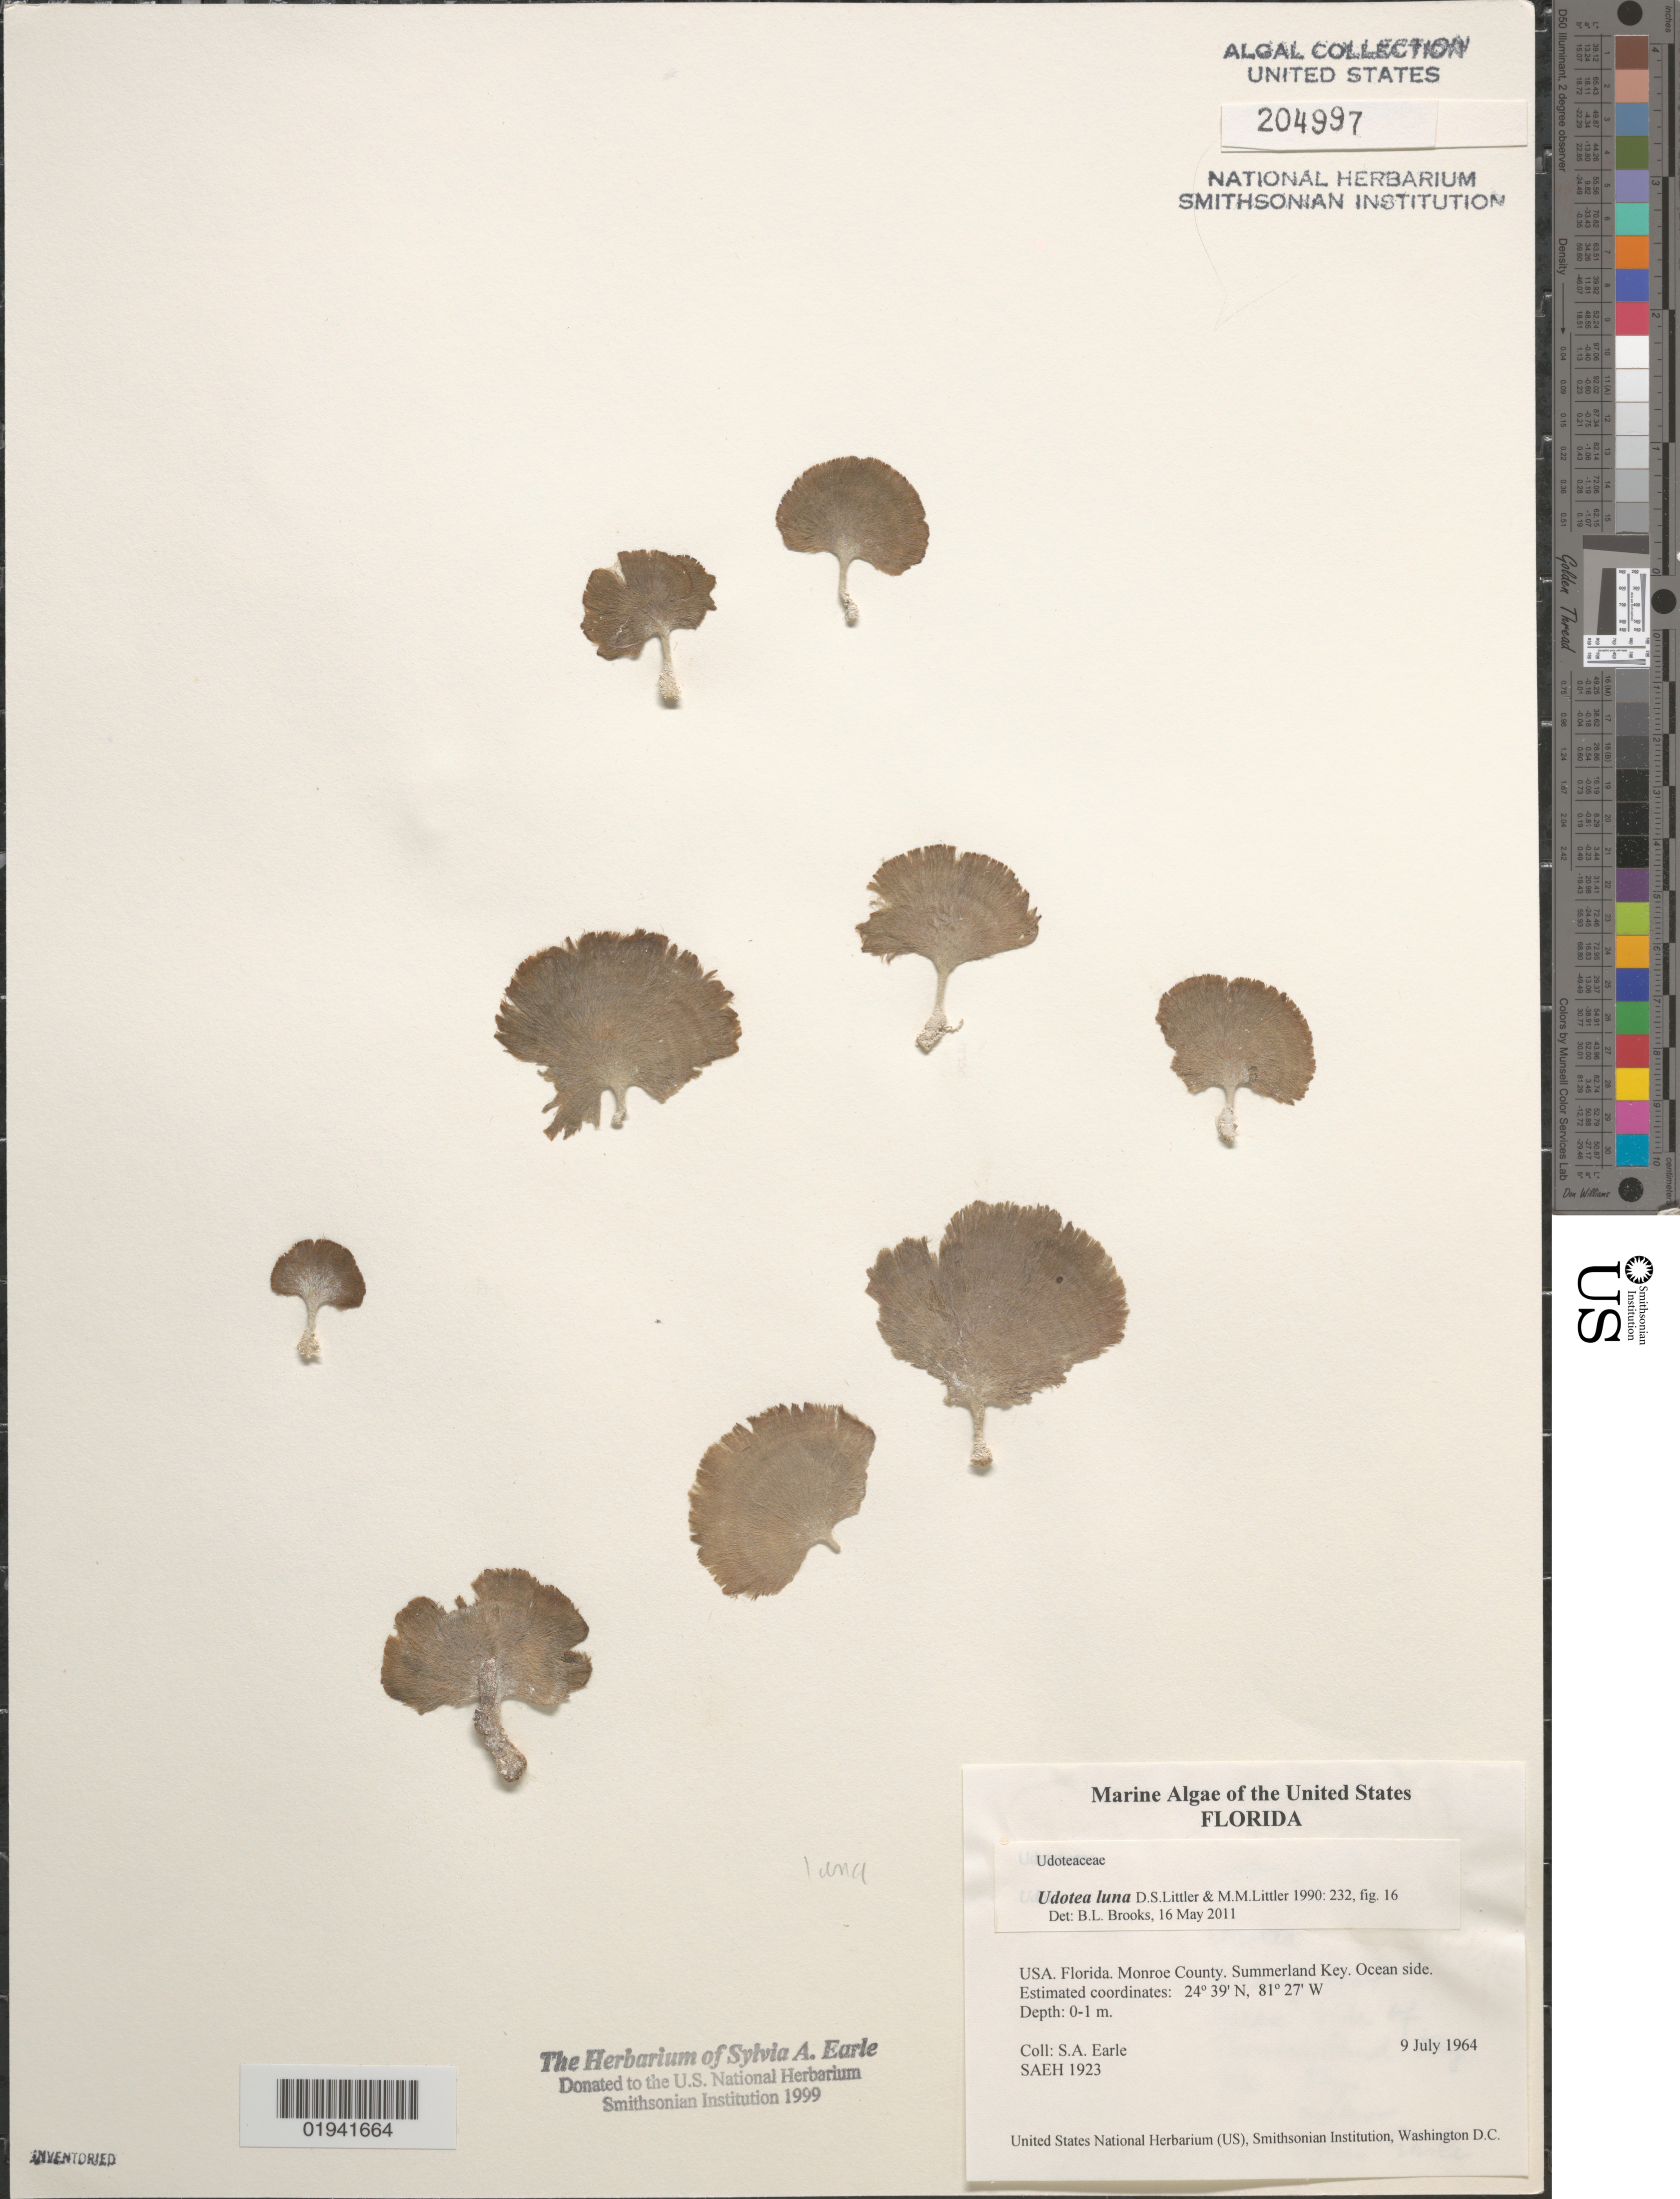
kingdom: Plantae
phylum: Chlorophyta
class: Ulvophyceae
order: Bryopsidales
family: Udoteaceae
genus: Udotea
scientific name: Udotea luna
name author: D.S. Littler & Littler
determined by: Brooks, B. L., (BOT), Smithsonian Institution - National Museum of Natural History (UNITED STATES)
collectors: S. A. Earle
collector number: SAEH 1923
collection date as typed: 09 Jul 1964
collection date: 1964-07-09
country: United States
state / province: Florida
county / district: Monroe County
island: West Summerland Key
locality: Ocean side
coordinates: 24 39' N, 81 27' W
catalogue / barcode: US 204997